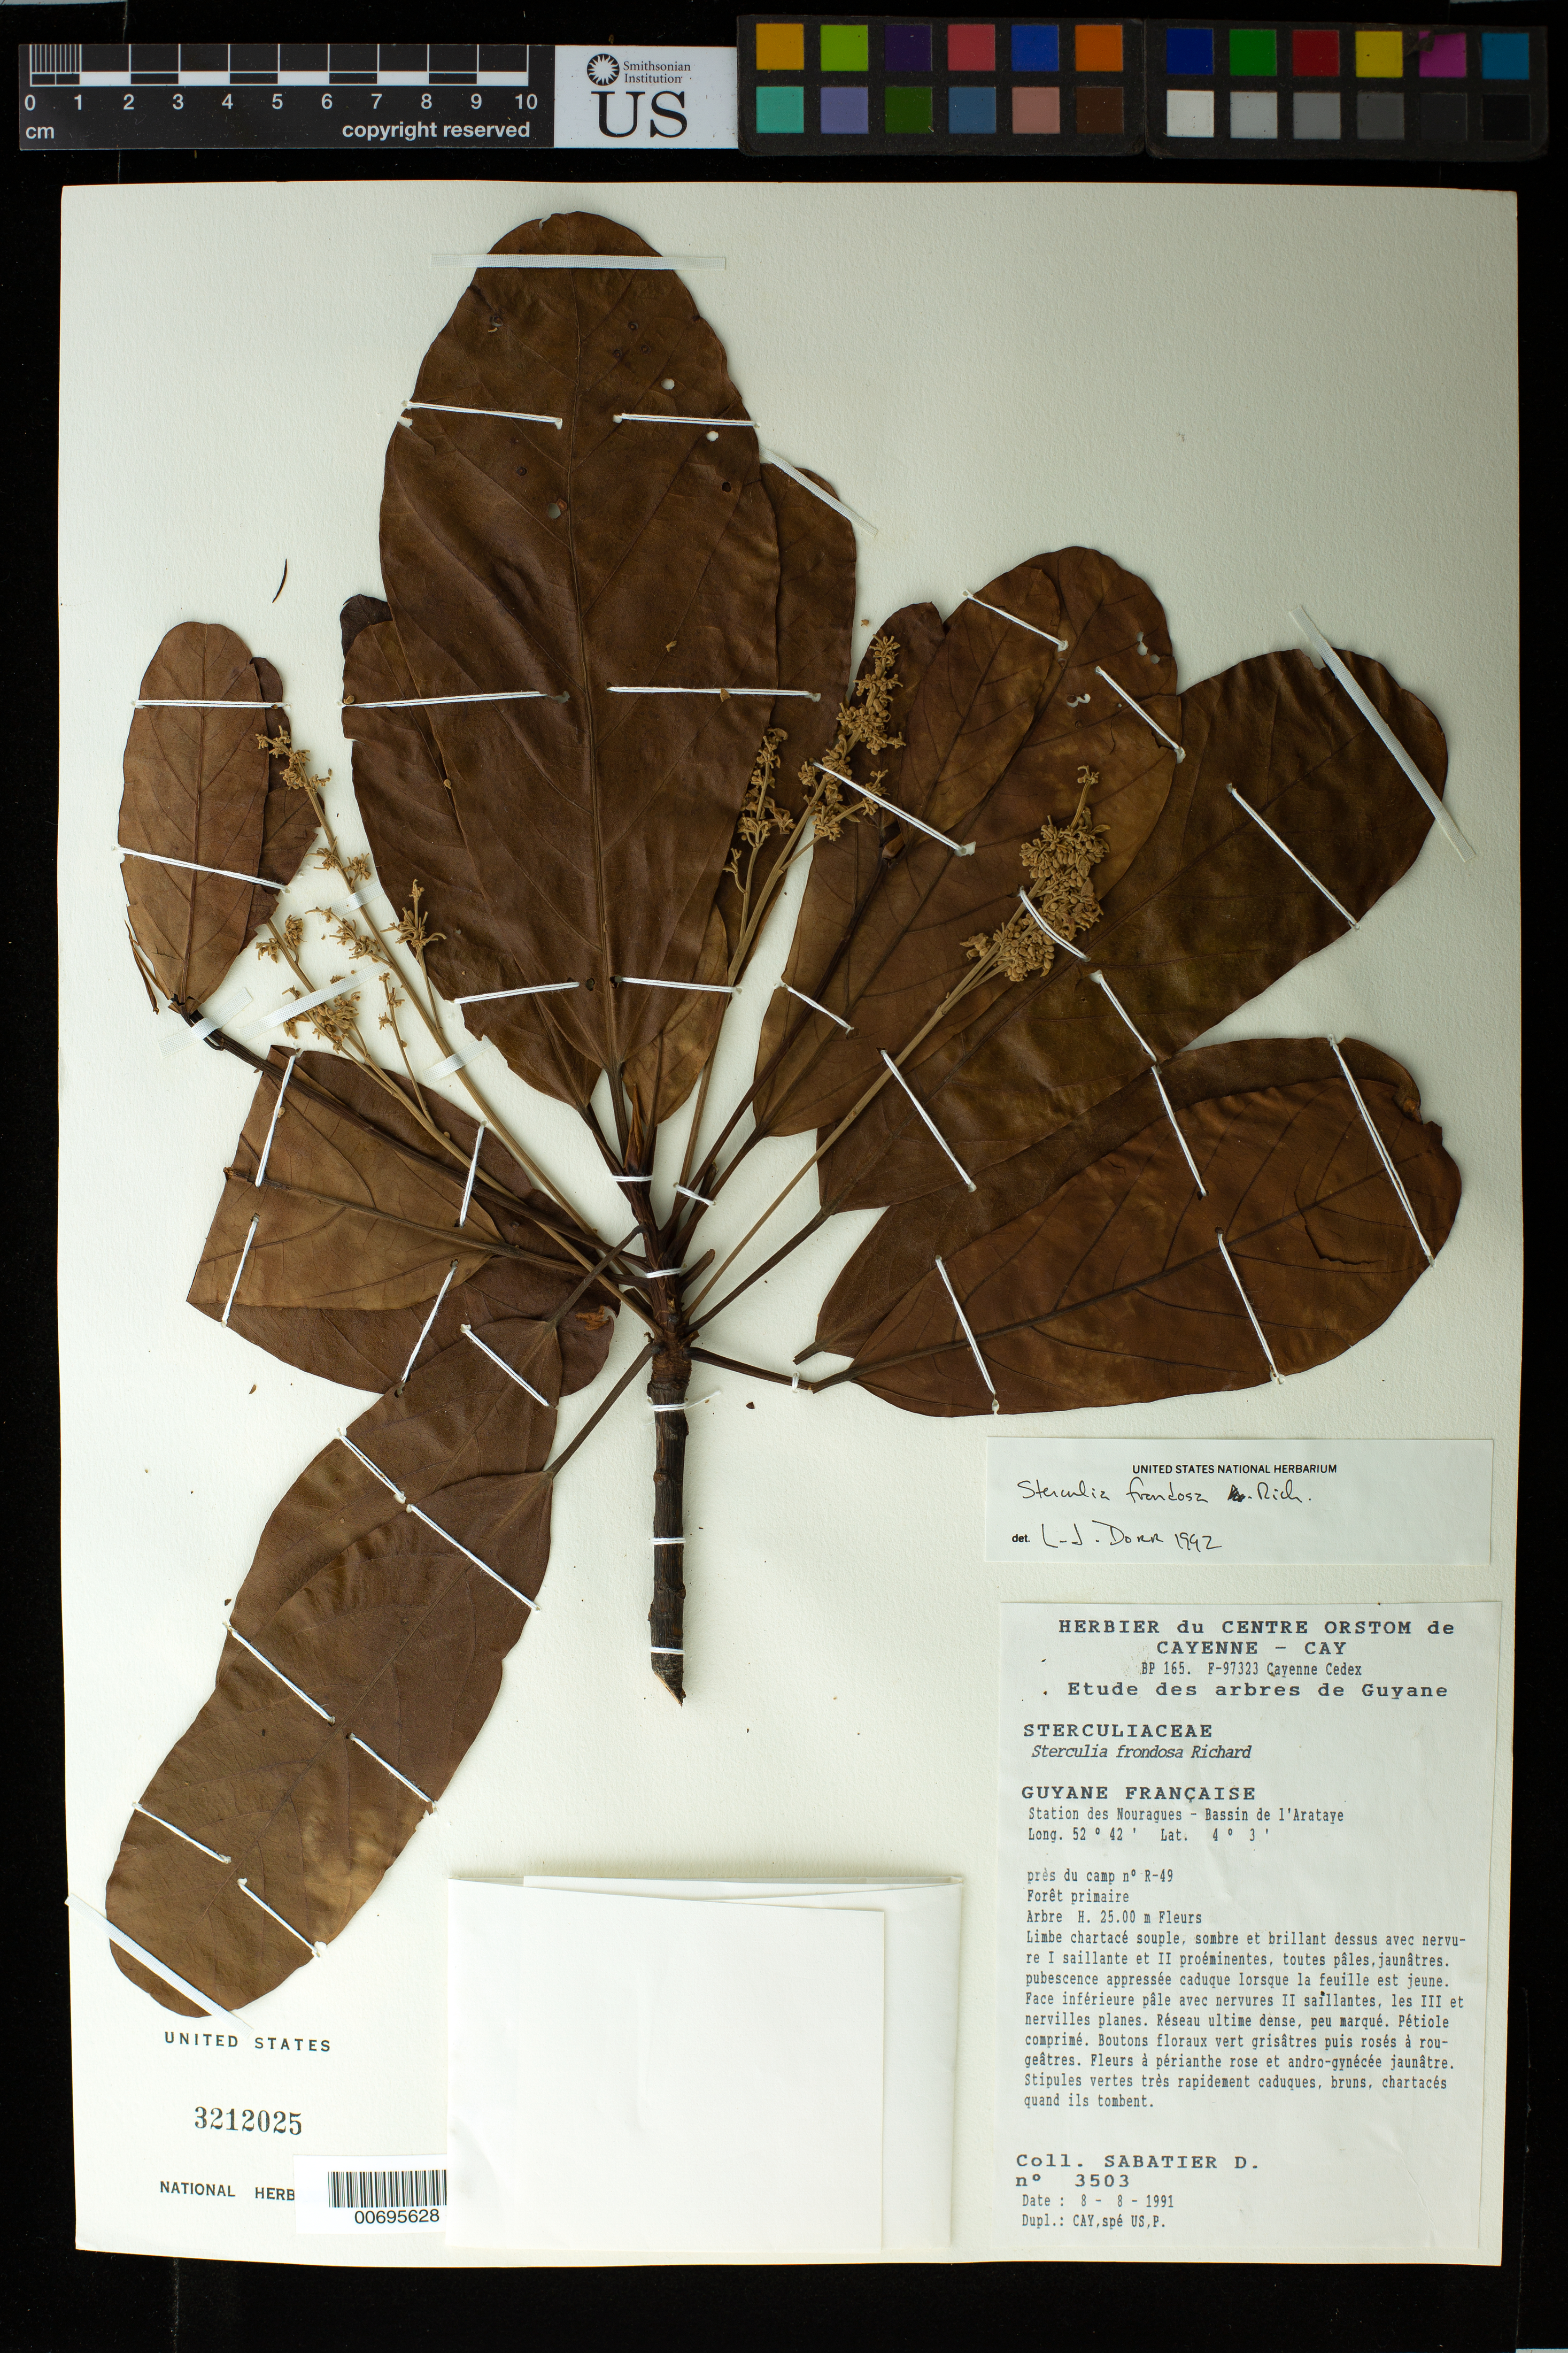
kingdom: Plantae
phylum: Tracheophyta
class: Magnoliopsida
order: Malvales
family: Malvaceae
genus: Sterculia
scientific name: Sterculia frondosa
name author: Rich.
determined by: Dorr, L. J., (BOT), Smithsonian Institution - National Museum of Natural History (UNITED STATES)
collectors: D. Sabatier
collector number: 3503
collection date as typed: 8-Aug-91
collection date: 1991-08-08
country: French Guiana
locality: Station des Nouragues, Bassin de l'Approuague, Arataye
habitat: Primary forest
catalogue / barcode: US 3212025